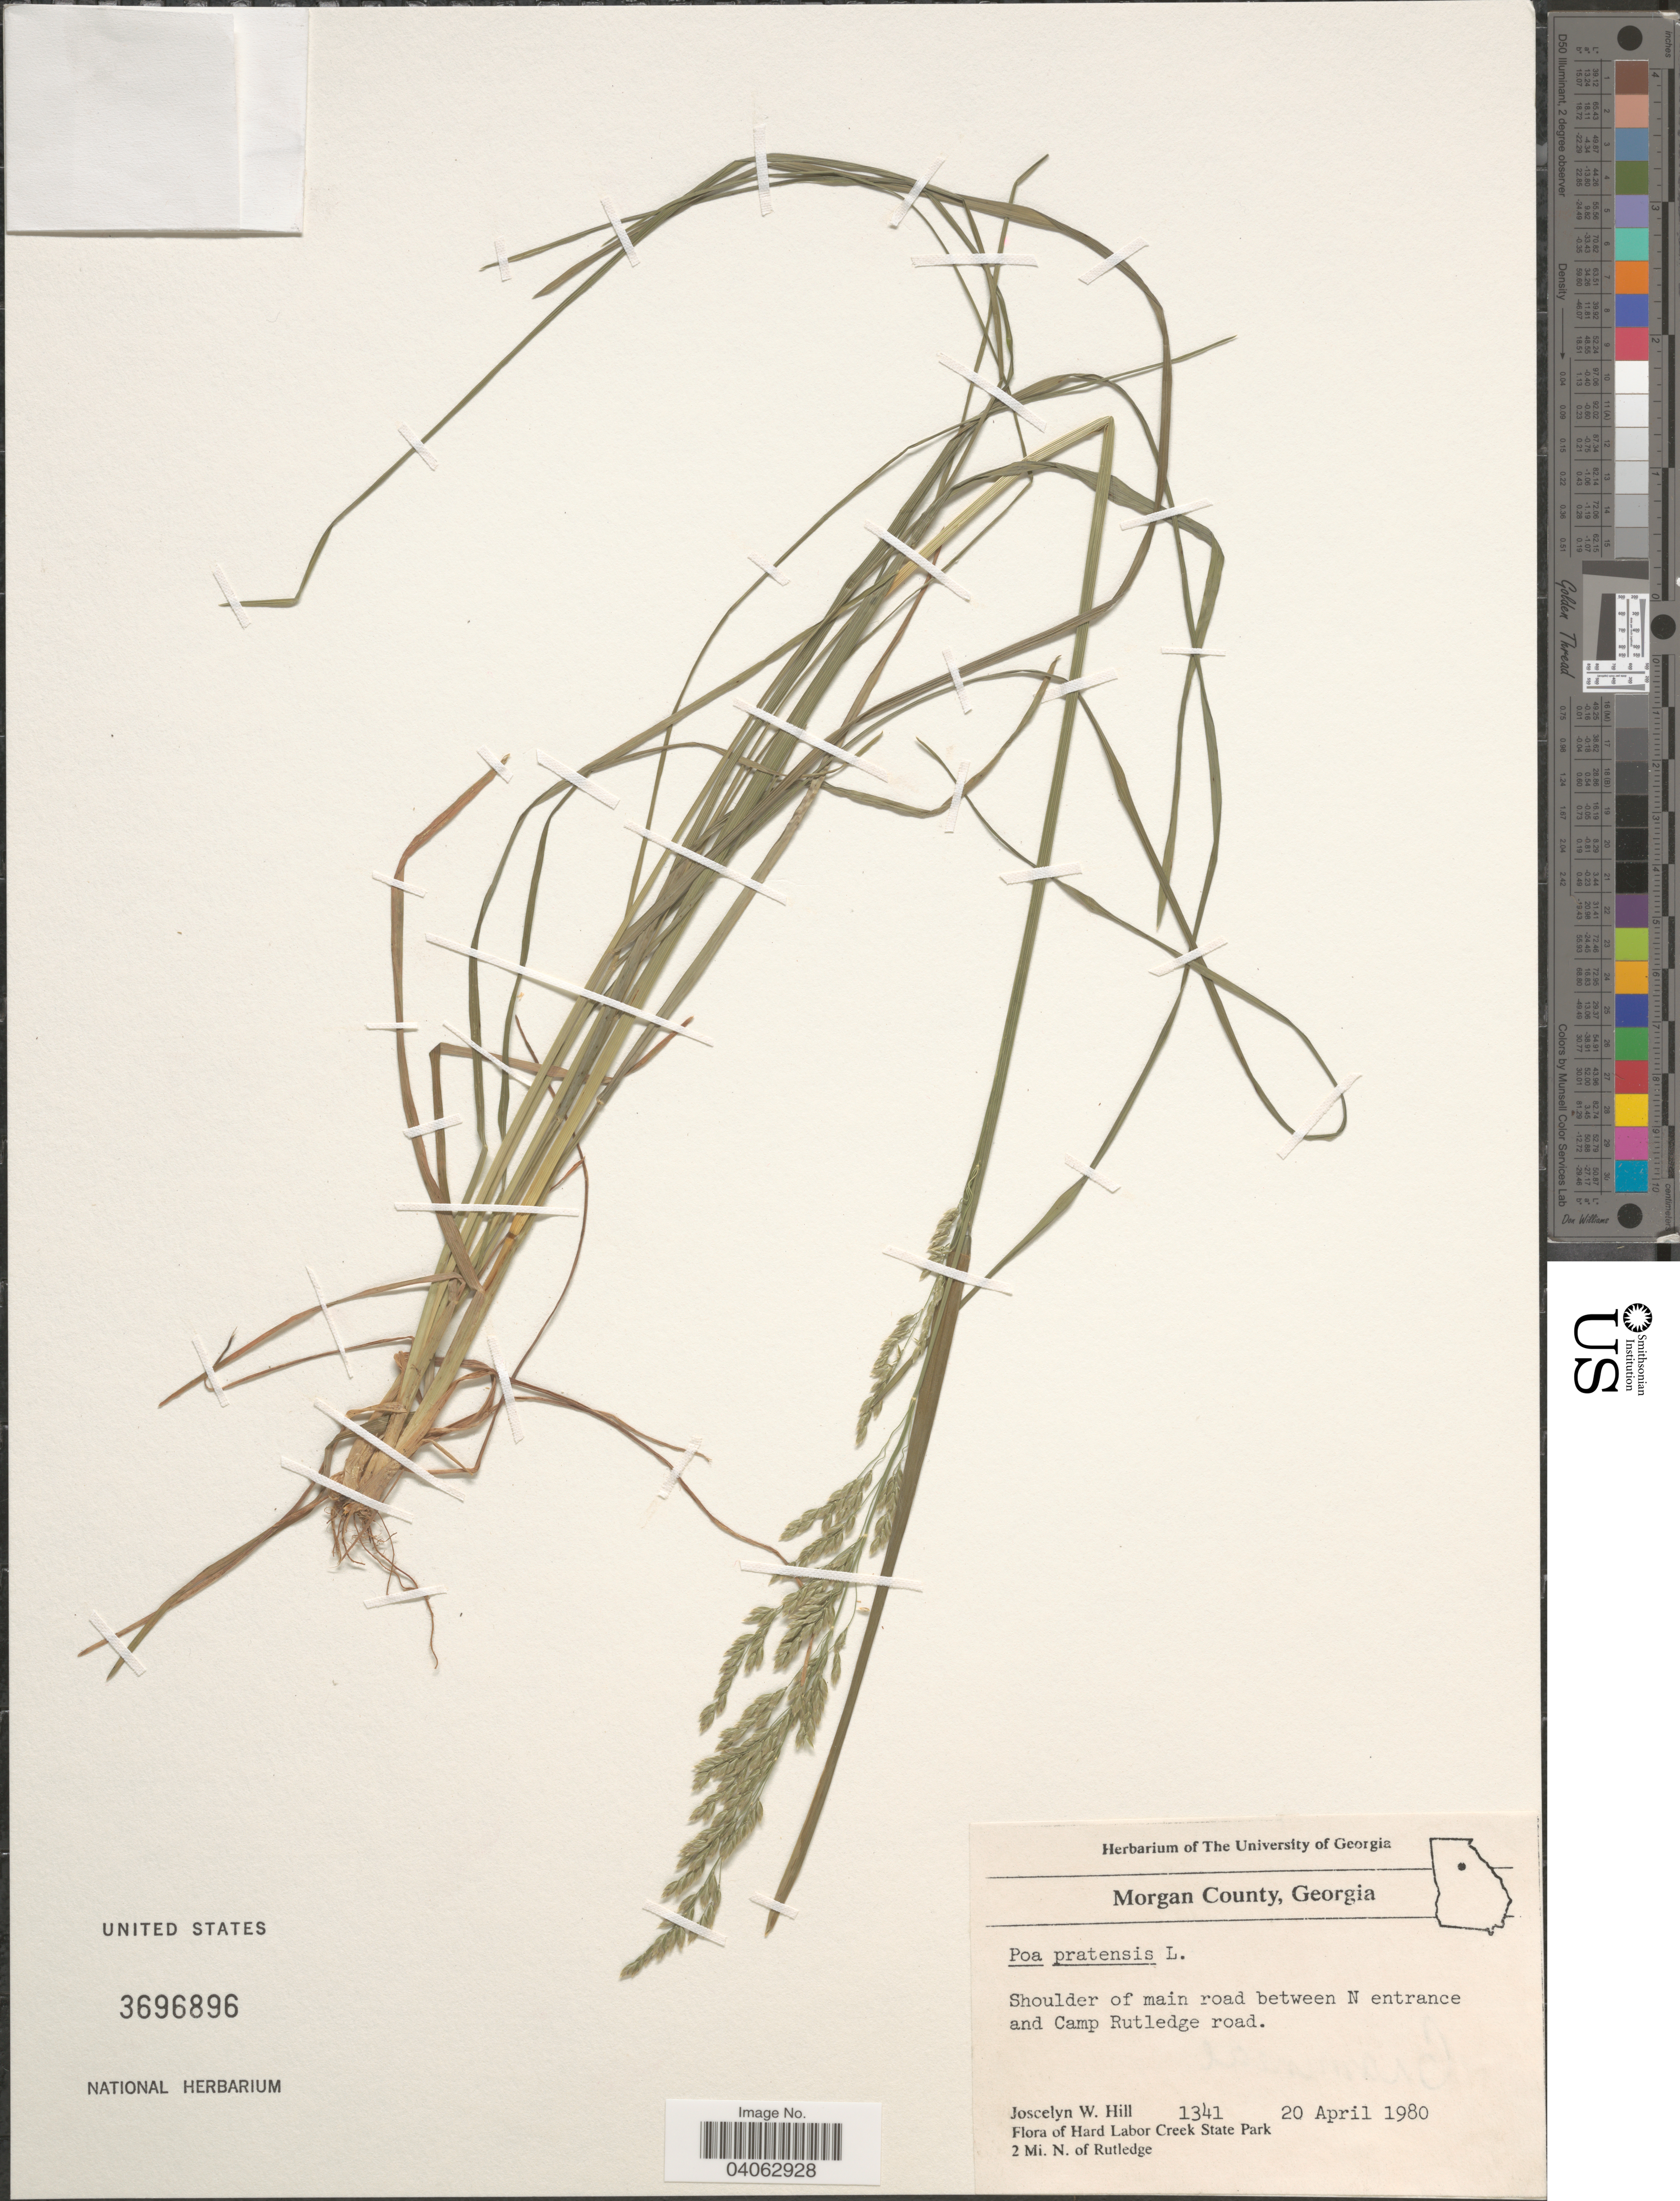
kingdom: Plantae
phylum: Tracheophyta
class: Liliopsida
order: Poales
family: Poaceae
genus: Poa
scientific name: Poa pratensis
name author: L.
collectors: J. W. Hill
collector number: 1341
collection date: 1980-04-20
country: United States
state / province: Georgia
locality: Morgan County. Shoulder of main road between N entrance and Camp Rutledge road. Hard Labor Creek State Park. 2 Mi. N. of Rutledge.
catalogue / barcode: US 3696896